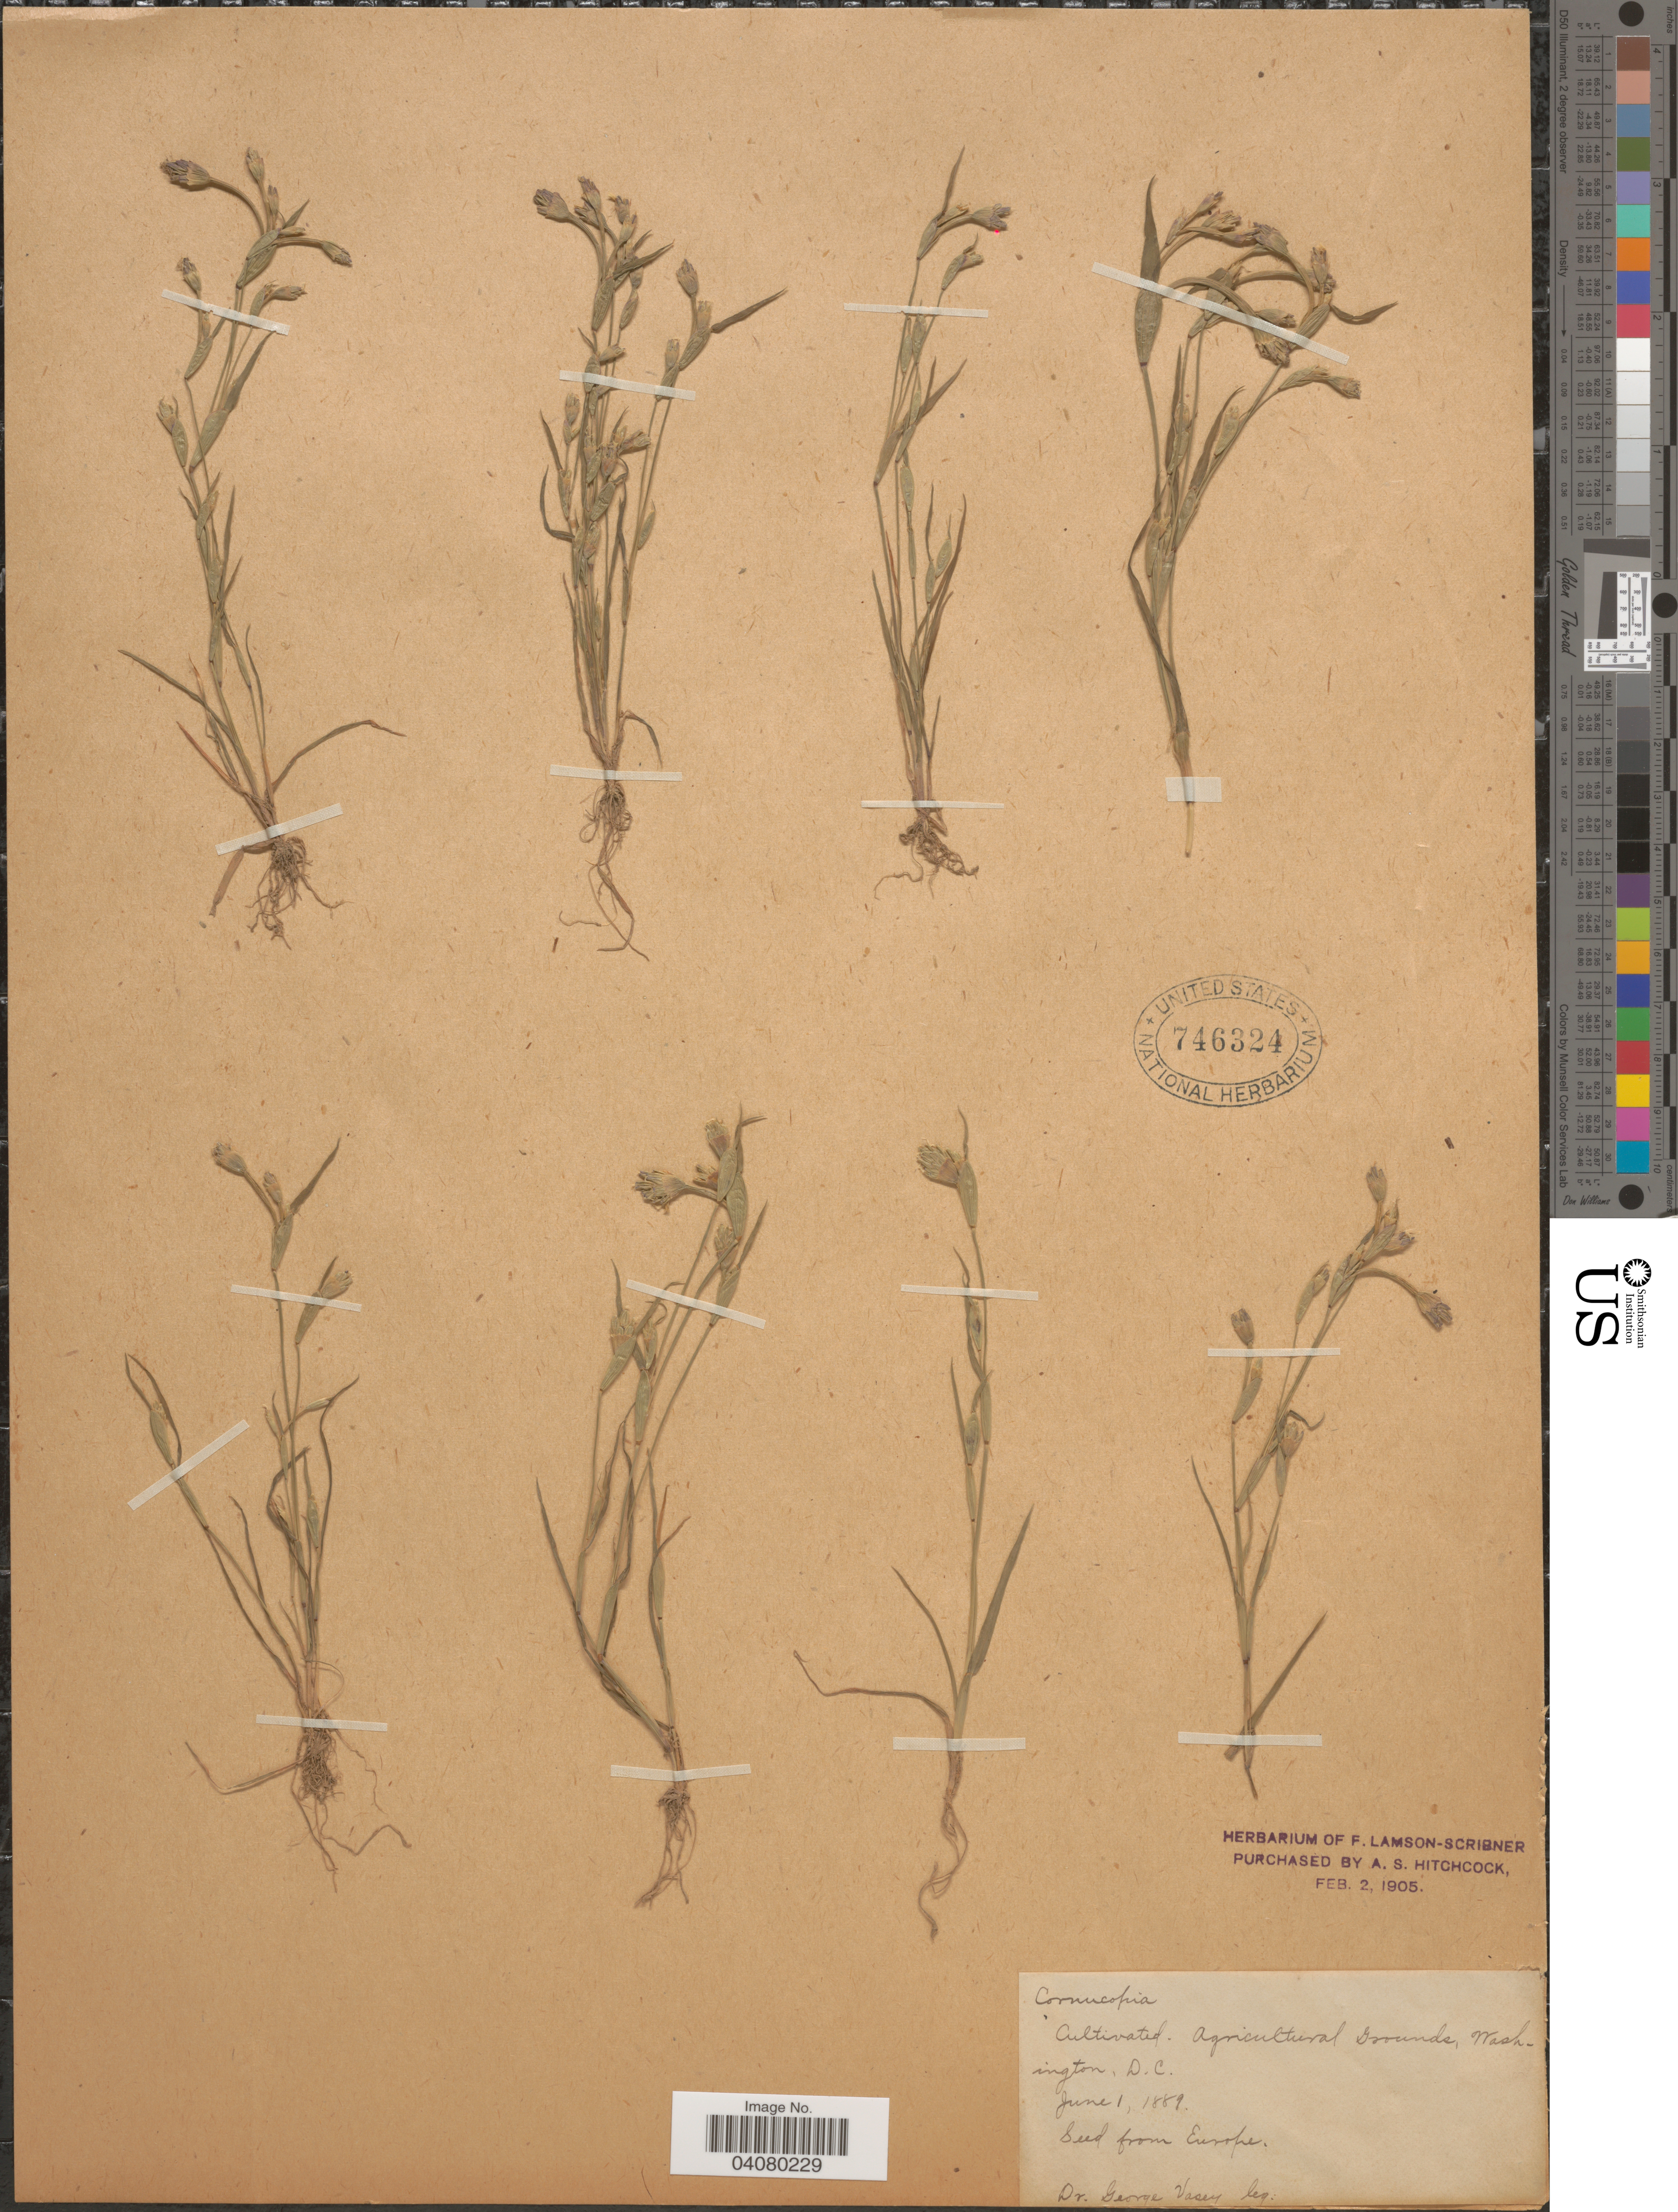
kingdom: Plantae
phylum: Tracheophyta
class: Liliopsida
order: Poales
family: Poaceae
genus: Cornucopiae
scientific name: Cornucopiae cucullatum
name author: L.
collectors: G. R. Vasey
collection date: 1889-06-01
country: United States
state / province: District of Columbia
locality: Cultivated. Agricultural Grounds, Washington, D. C.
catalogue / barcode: US 746324